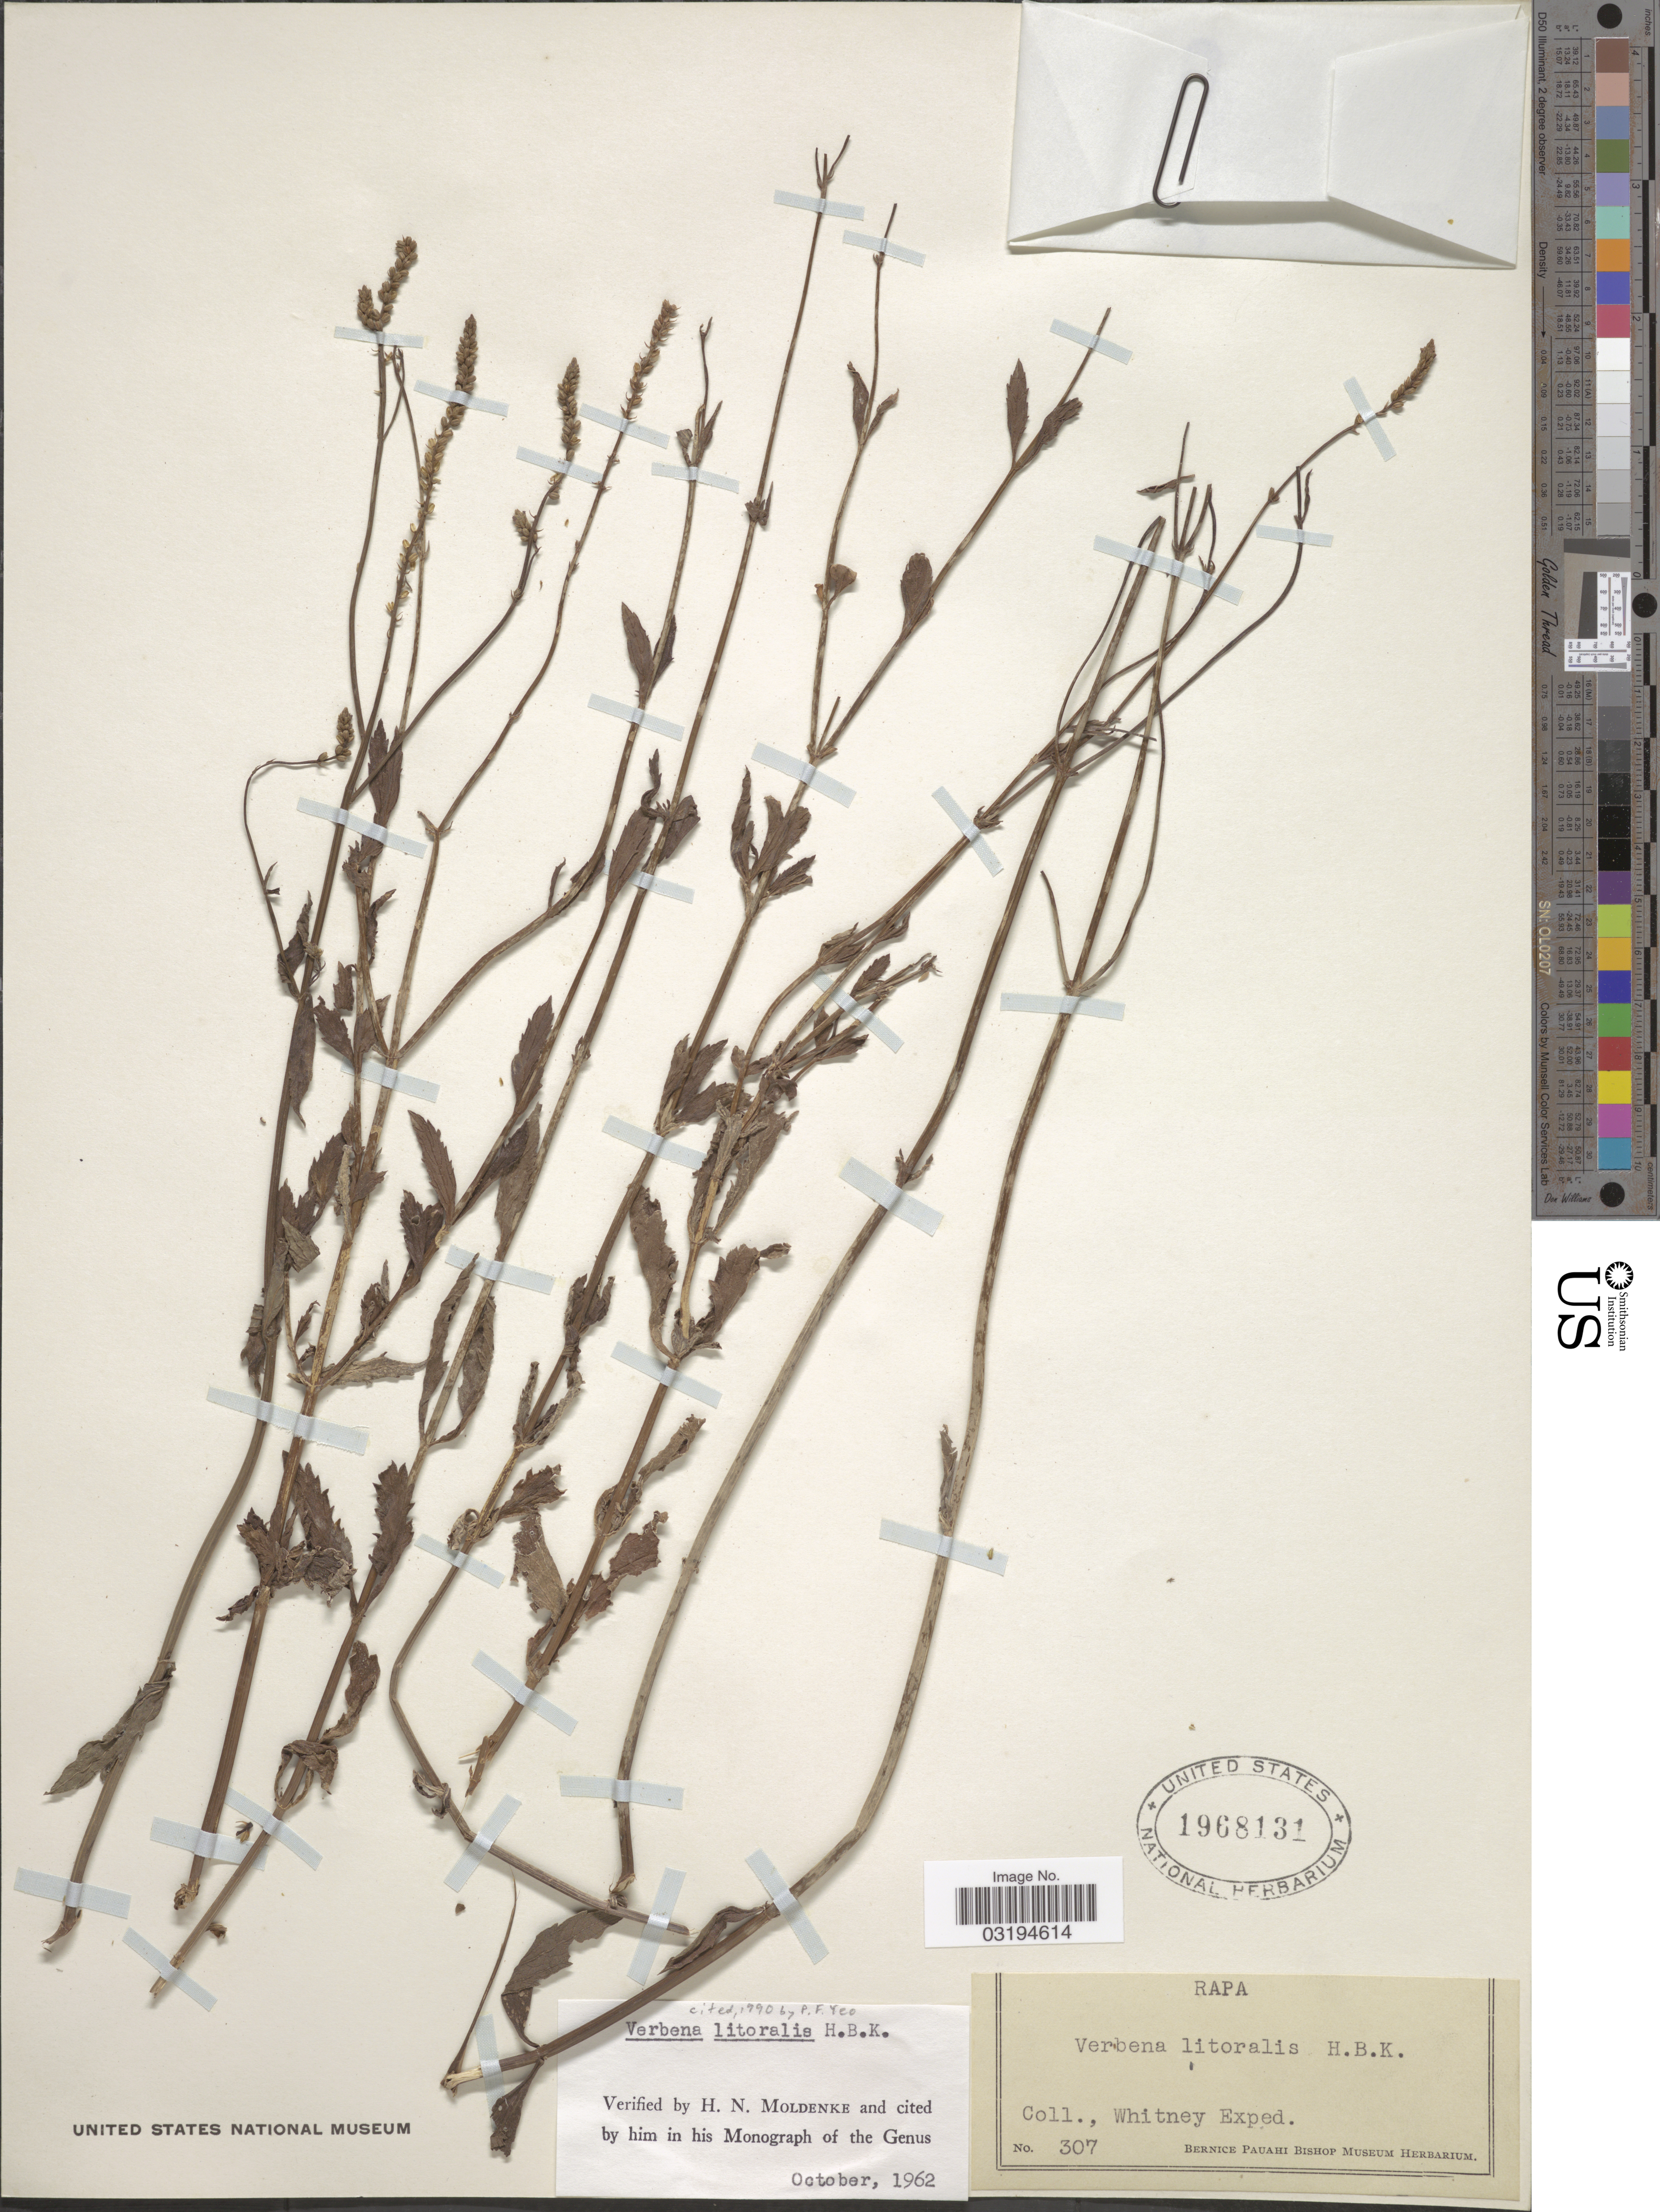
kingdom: Plantae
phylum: Tracheophyta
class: Magnoliopsida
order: Lamiales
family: Verbenaceae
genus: Verbena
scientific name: Verbena litoralis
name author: Kunth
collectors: Whitney Exped.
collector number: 307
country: French Polynesia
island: Rapa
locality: RAPA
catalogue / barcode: US 1968131